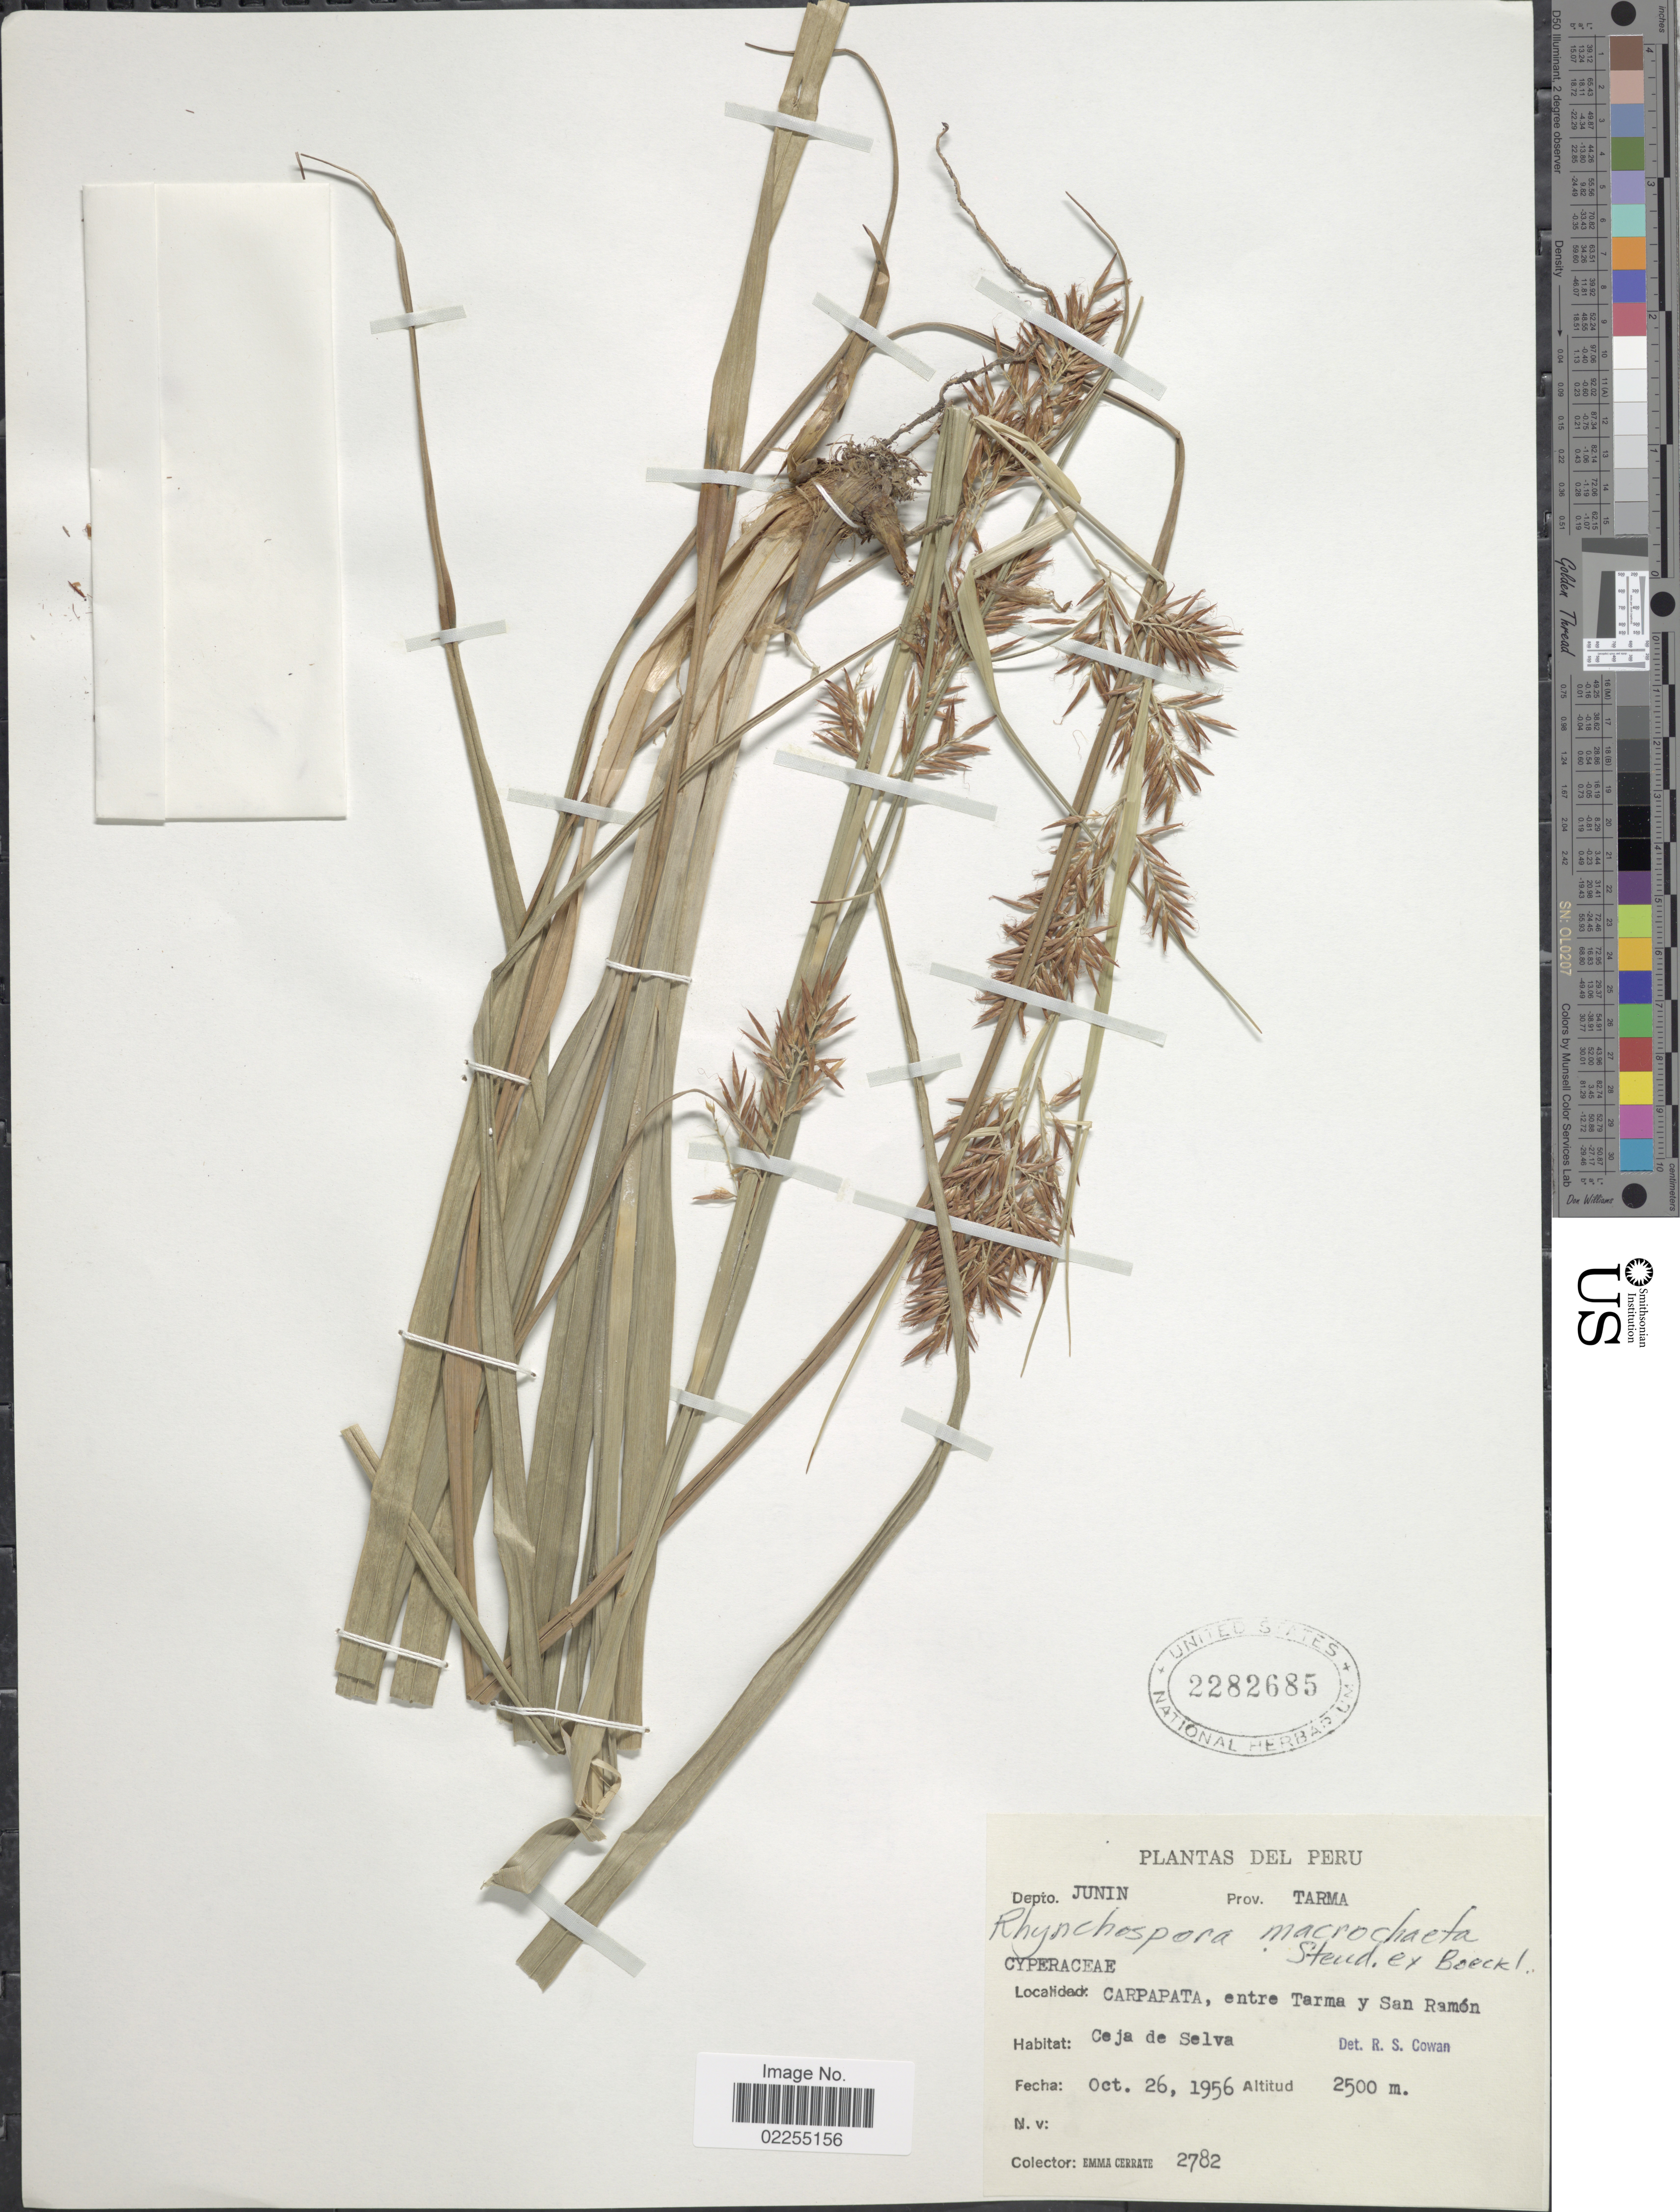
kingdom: Plantae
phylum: Tracheophyta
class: Liliopsida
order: Poales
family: Cyperaceae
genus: Rhynchospora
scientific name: Rhynchospora macrochaeta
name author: Steud. ex Boeckeler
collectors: E. Cerrate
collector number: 2782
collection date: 1956-10-26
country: Peru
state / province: Junín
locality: Depto. Junin. Prov. Tarma. Carpapata, entre Tarma y San Ramon. Ceja de Selva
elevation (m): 2500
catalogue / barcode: US 2282685